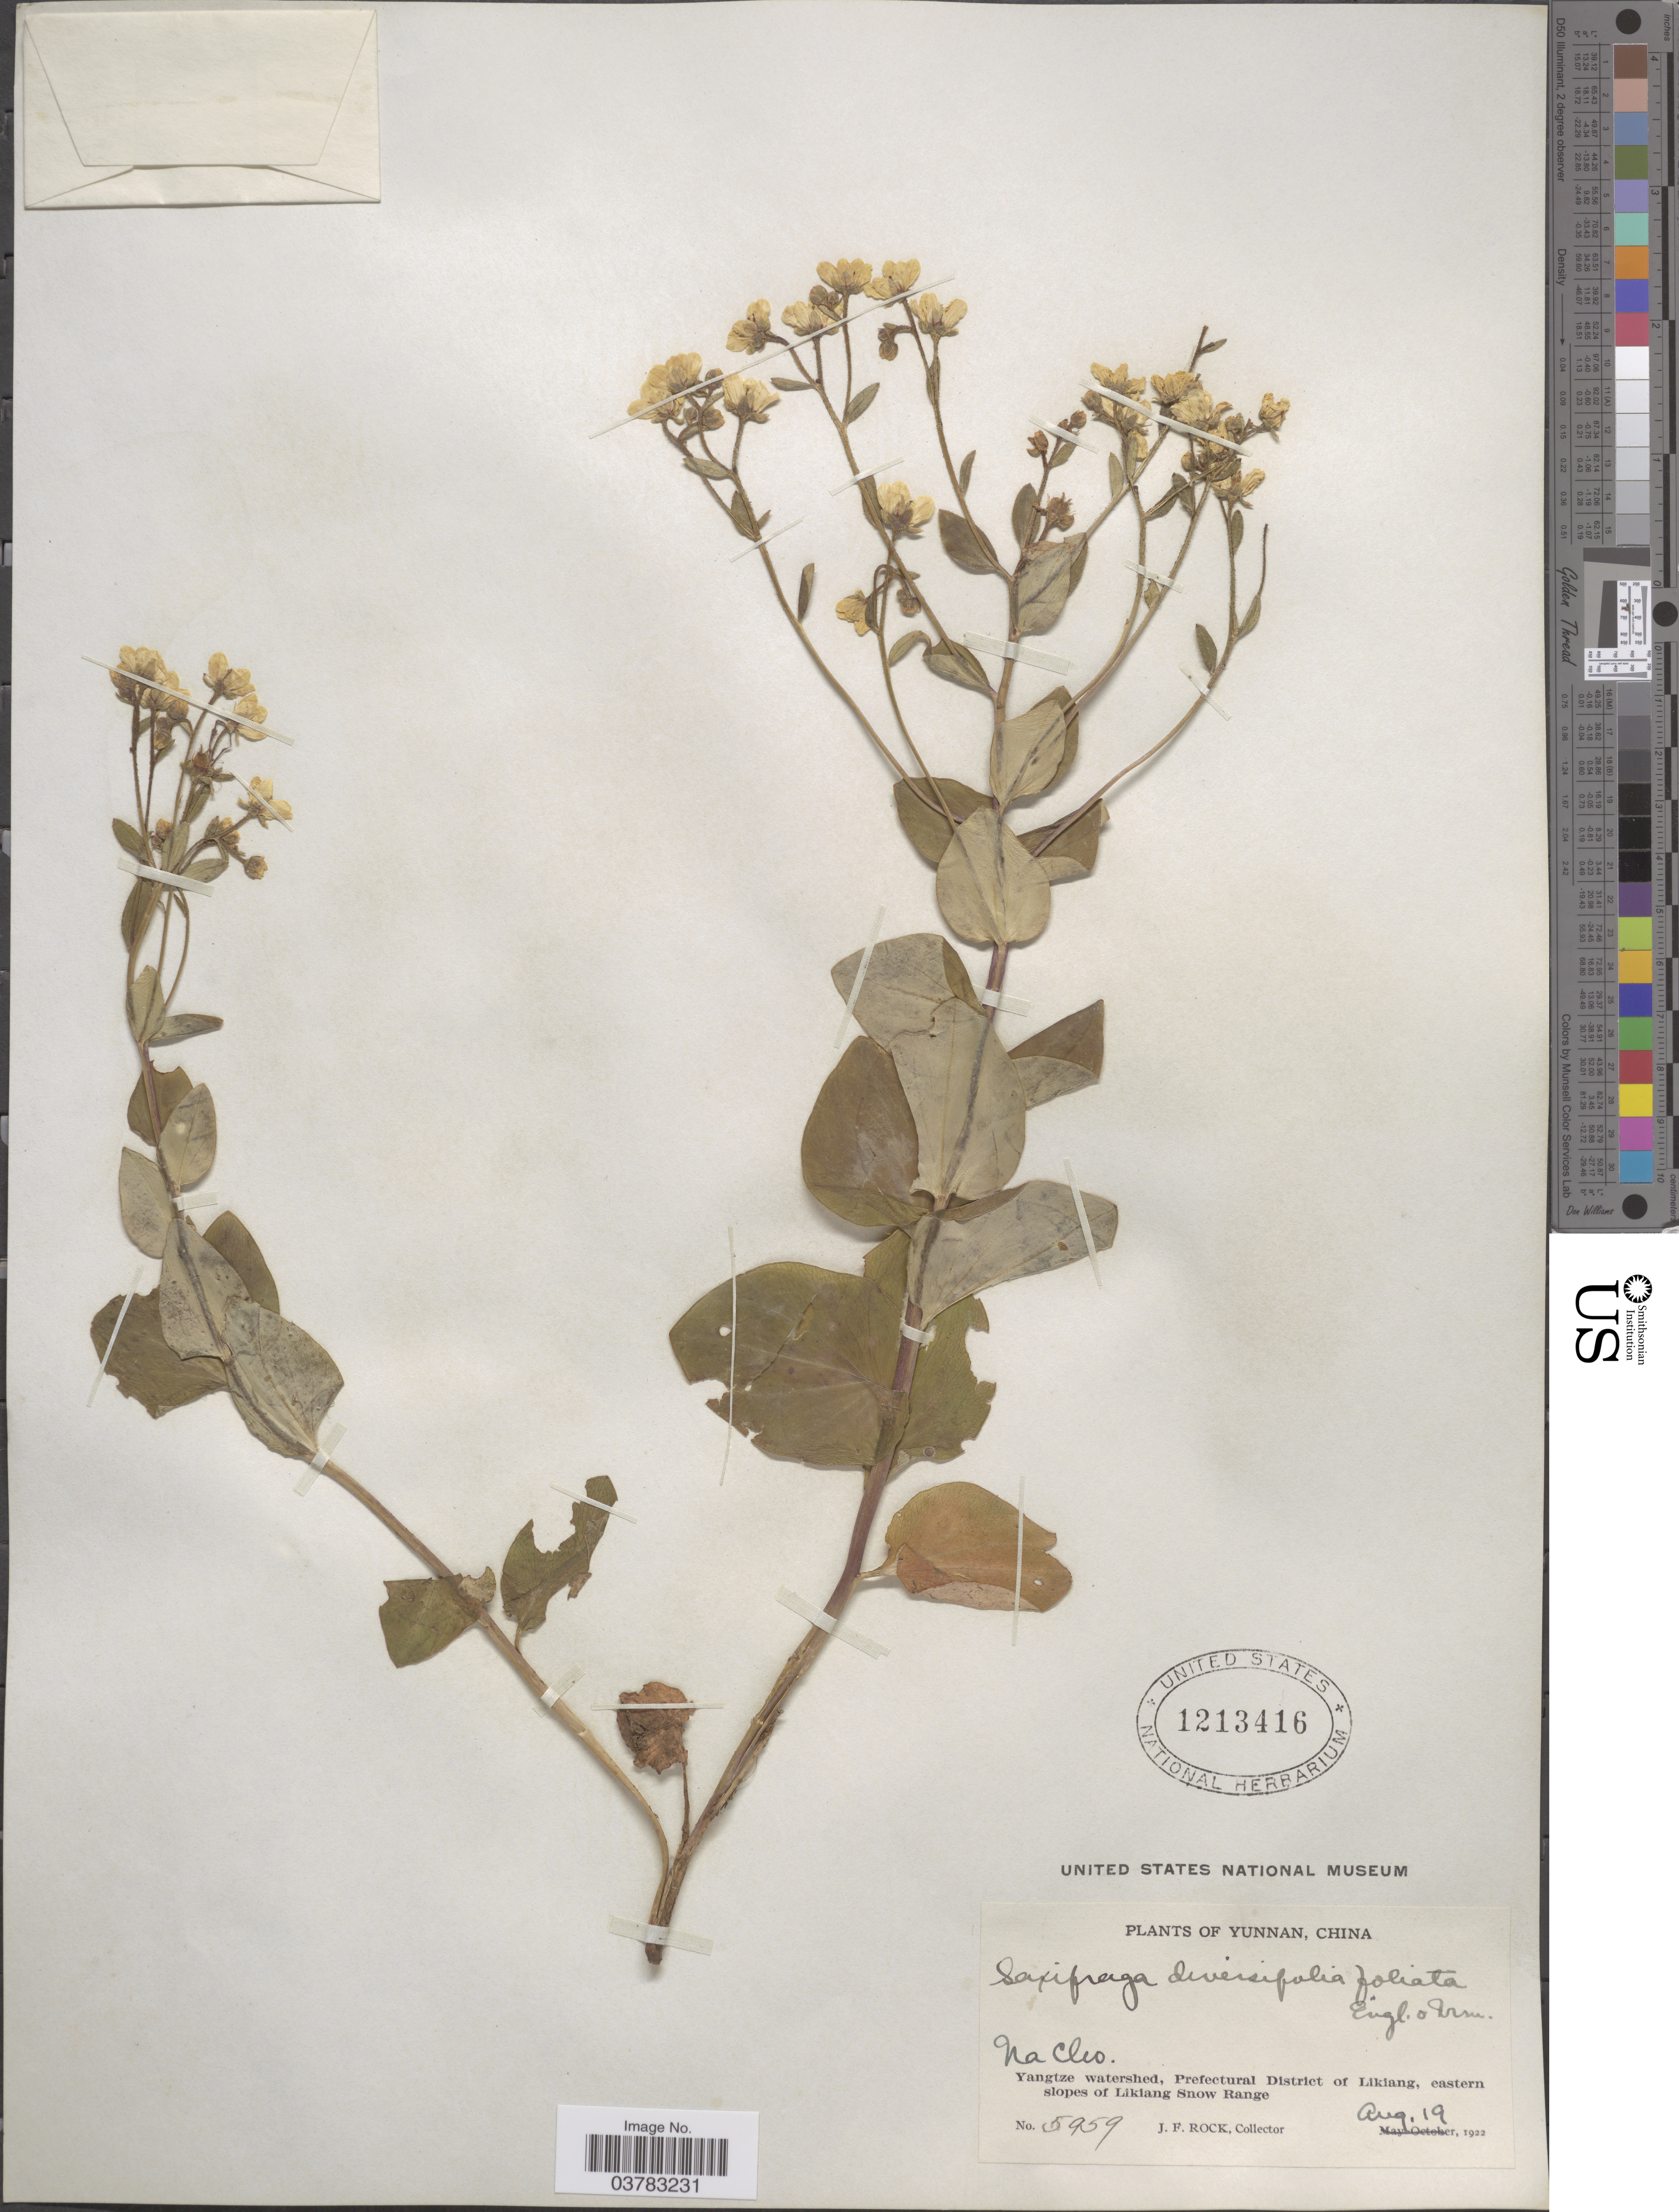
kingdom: Plantae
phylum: Tracheophyta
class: Magnoliopsida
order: Saxifragales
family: Saxifragaceae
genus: Saxifraga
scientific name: Saxifraga diversifolia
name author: Wall.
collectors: J. Rock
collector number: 5959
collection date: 1922-08-19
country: China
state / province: Yunnan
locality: Na Cho. Yangtze watershed, Prefectural District of Likiang, eastern slopes of Likiang Snow Range.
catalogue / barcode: US 1213416